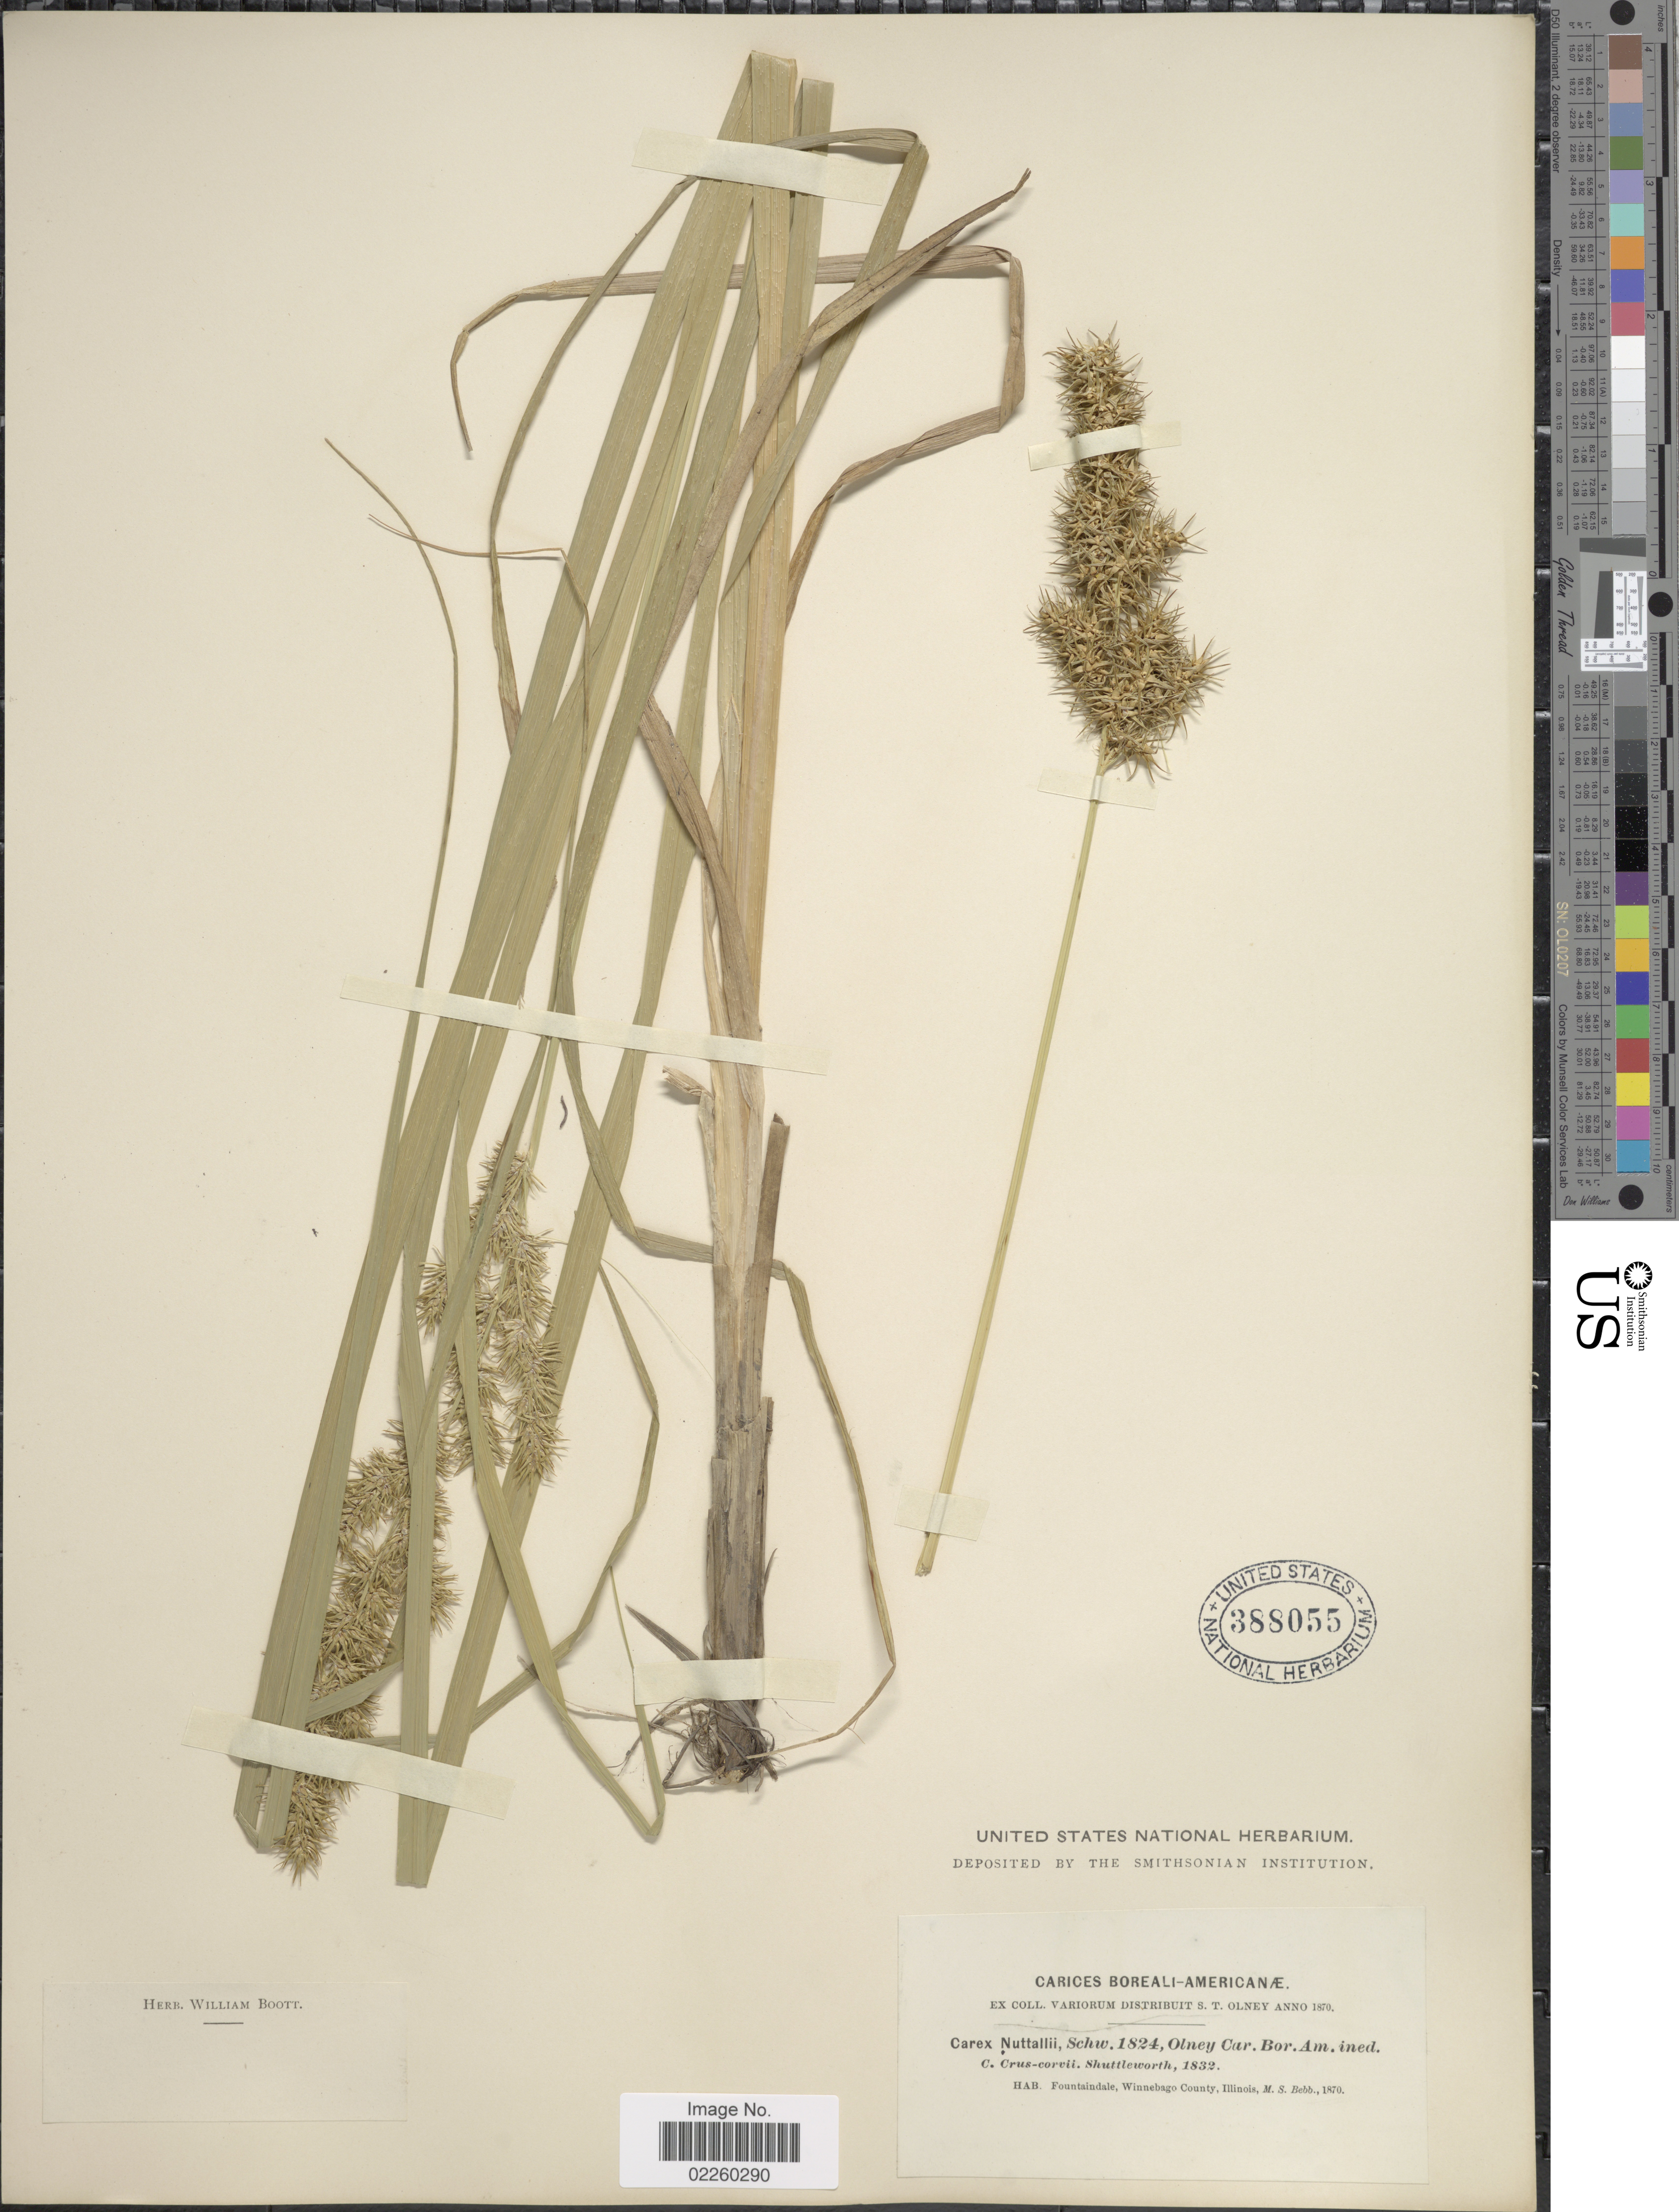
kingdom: Plantae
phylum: Tracheophyta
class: Liliopsida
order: Poales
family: Cyperaceae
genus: Carex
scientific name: Carex crus-corvi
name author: Shuttlew. ex Kunze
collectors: M. Bebb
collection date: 1870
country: United States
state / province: Illinois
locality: Fountaindale, Winnebago County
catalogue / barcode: US 388055